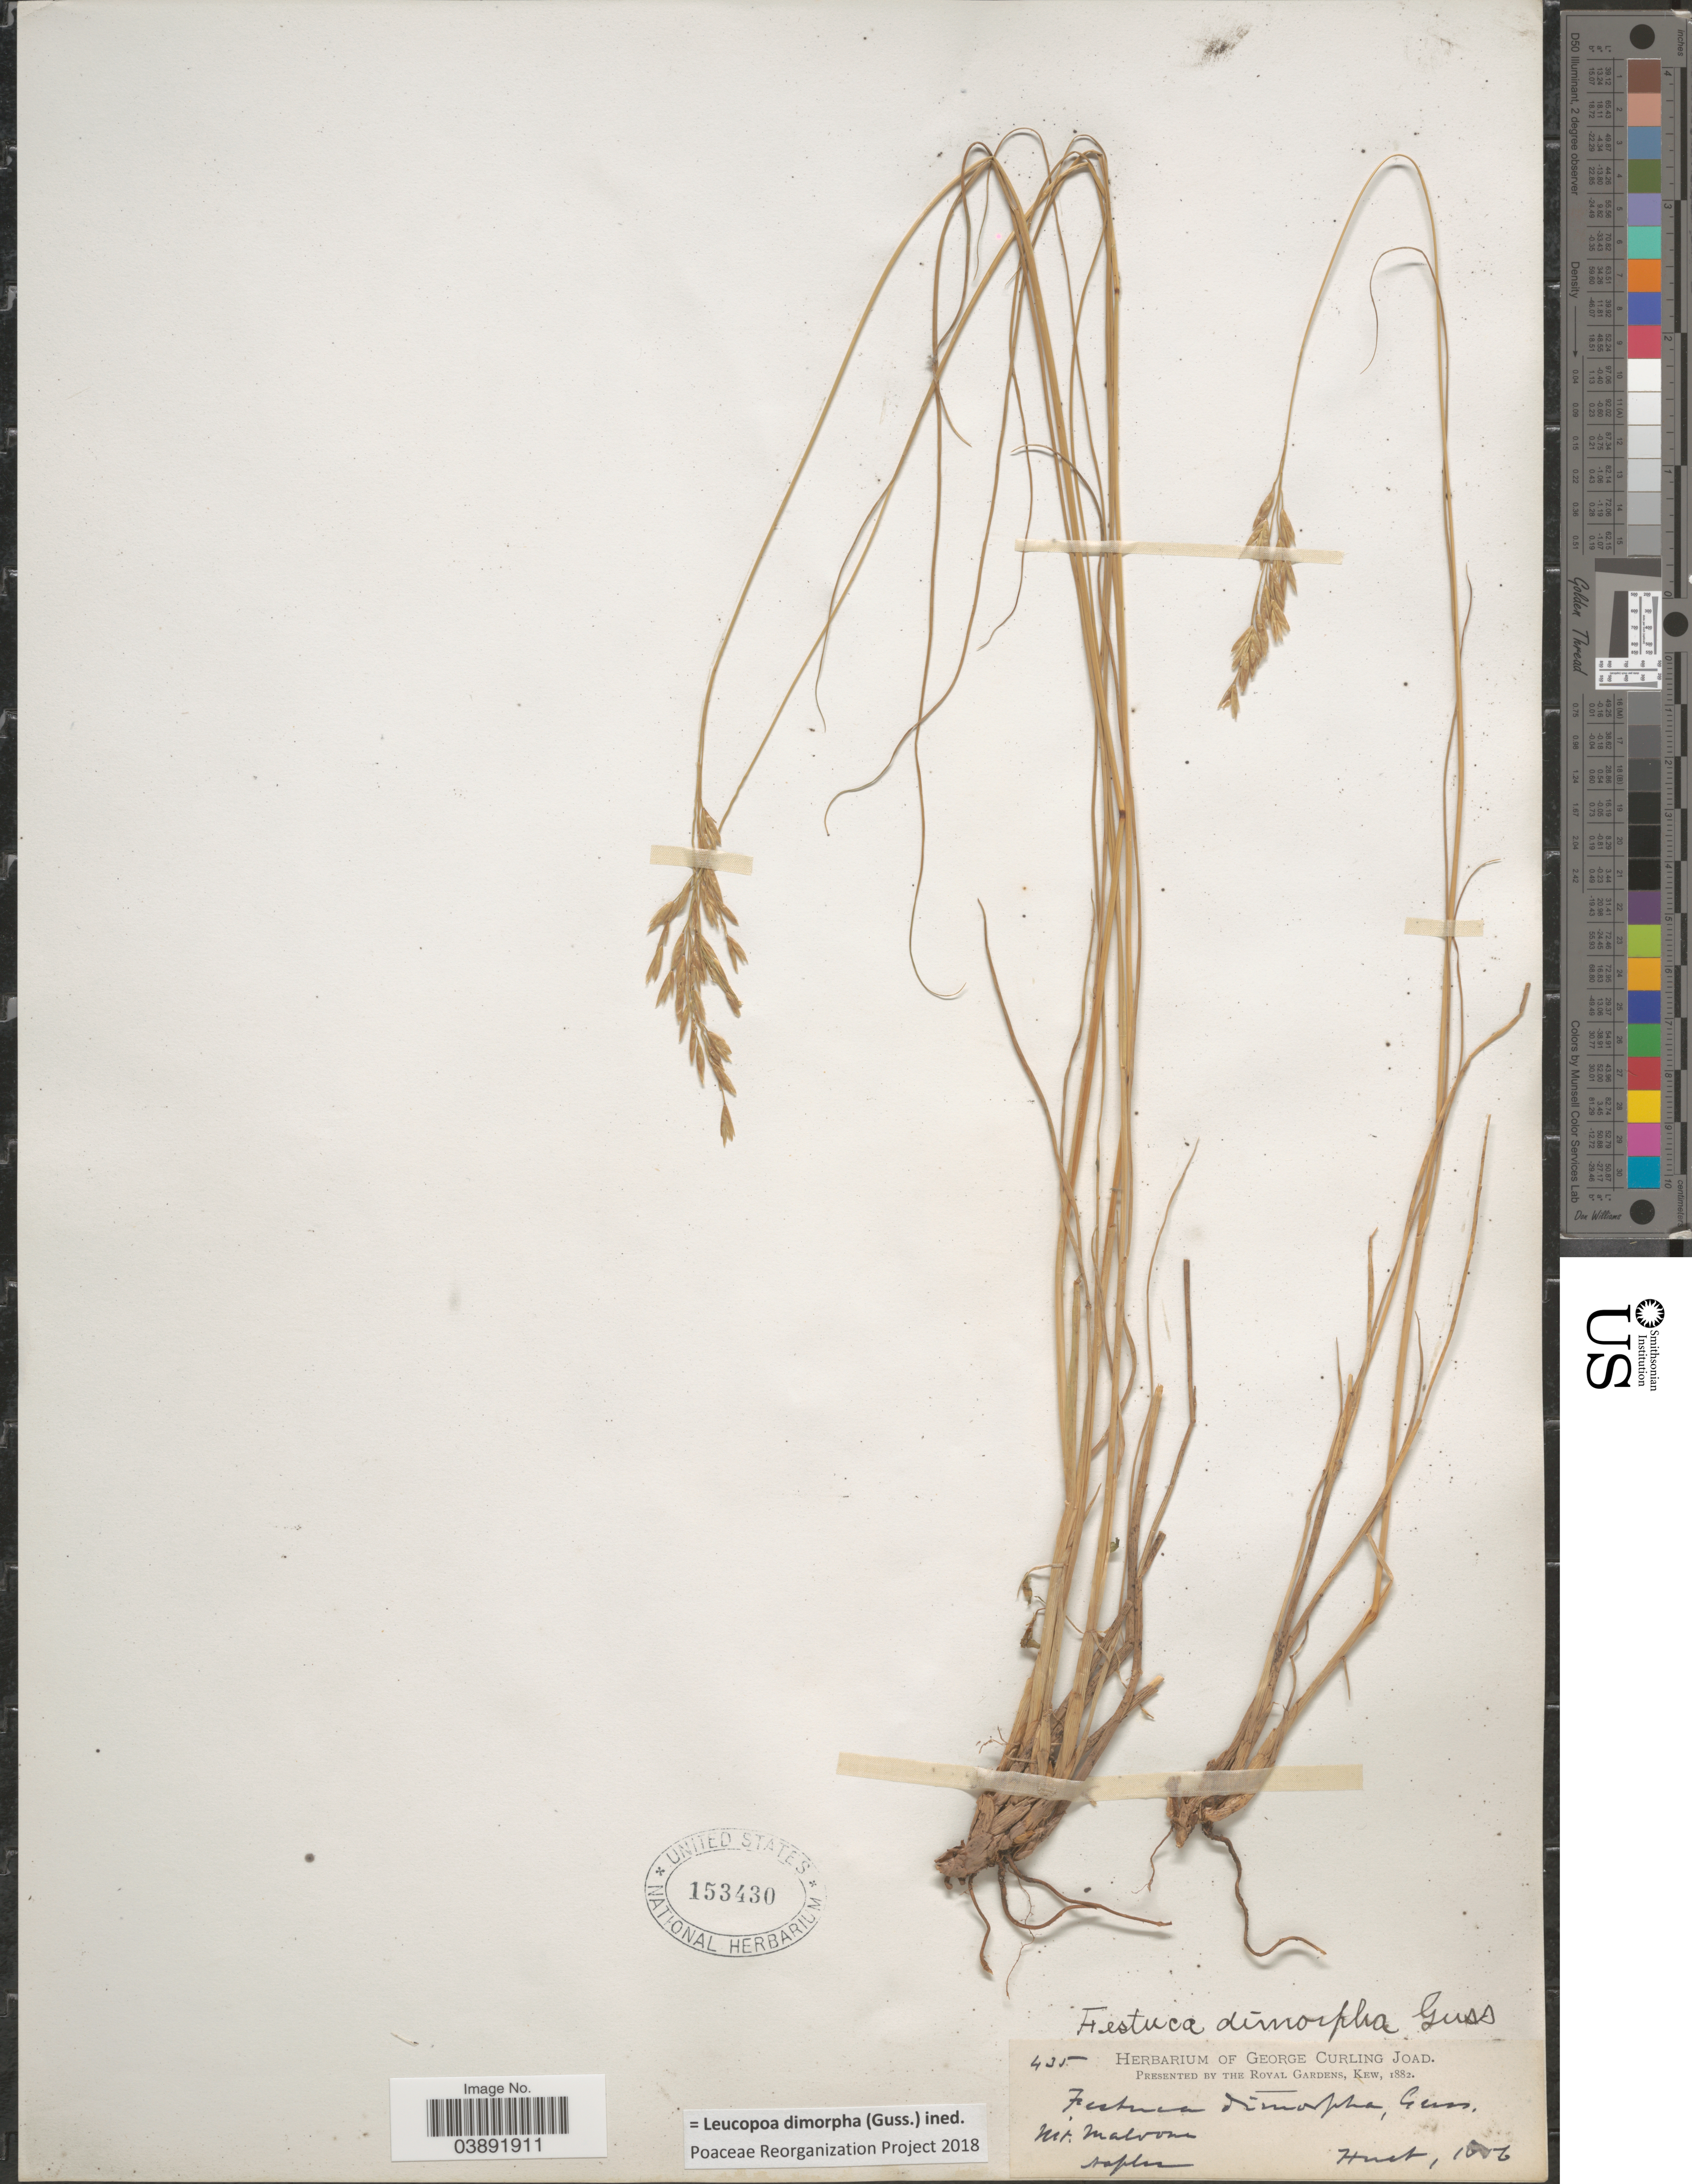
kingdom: Plantae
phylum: Tracheophyta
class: Liliopsida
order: Poales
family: Poaceae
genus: Leucopoa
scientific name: Leucopoa dimorpha ined.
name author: (Gussone)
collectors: -. Huet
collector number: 435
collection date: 1856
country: Italy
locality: Mt. Malvone, Naples.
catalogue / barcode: US 153430